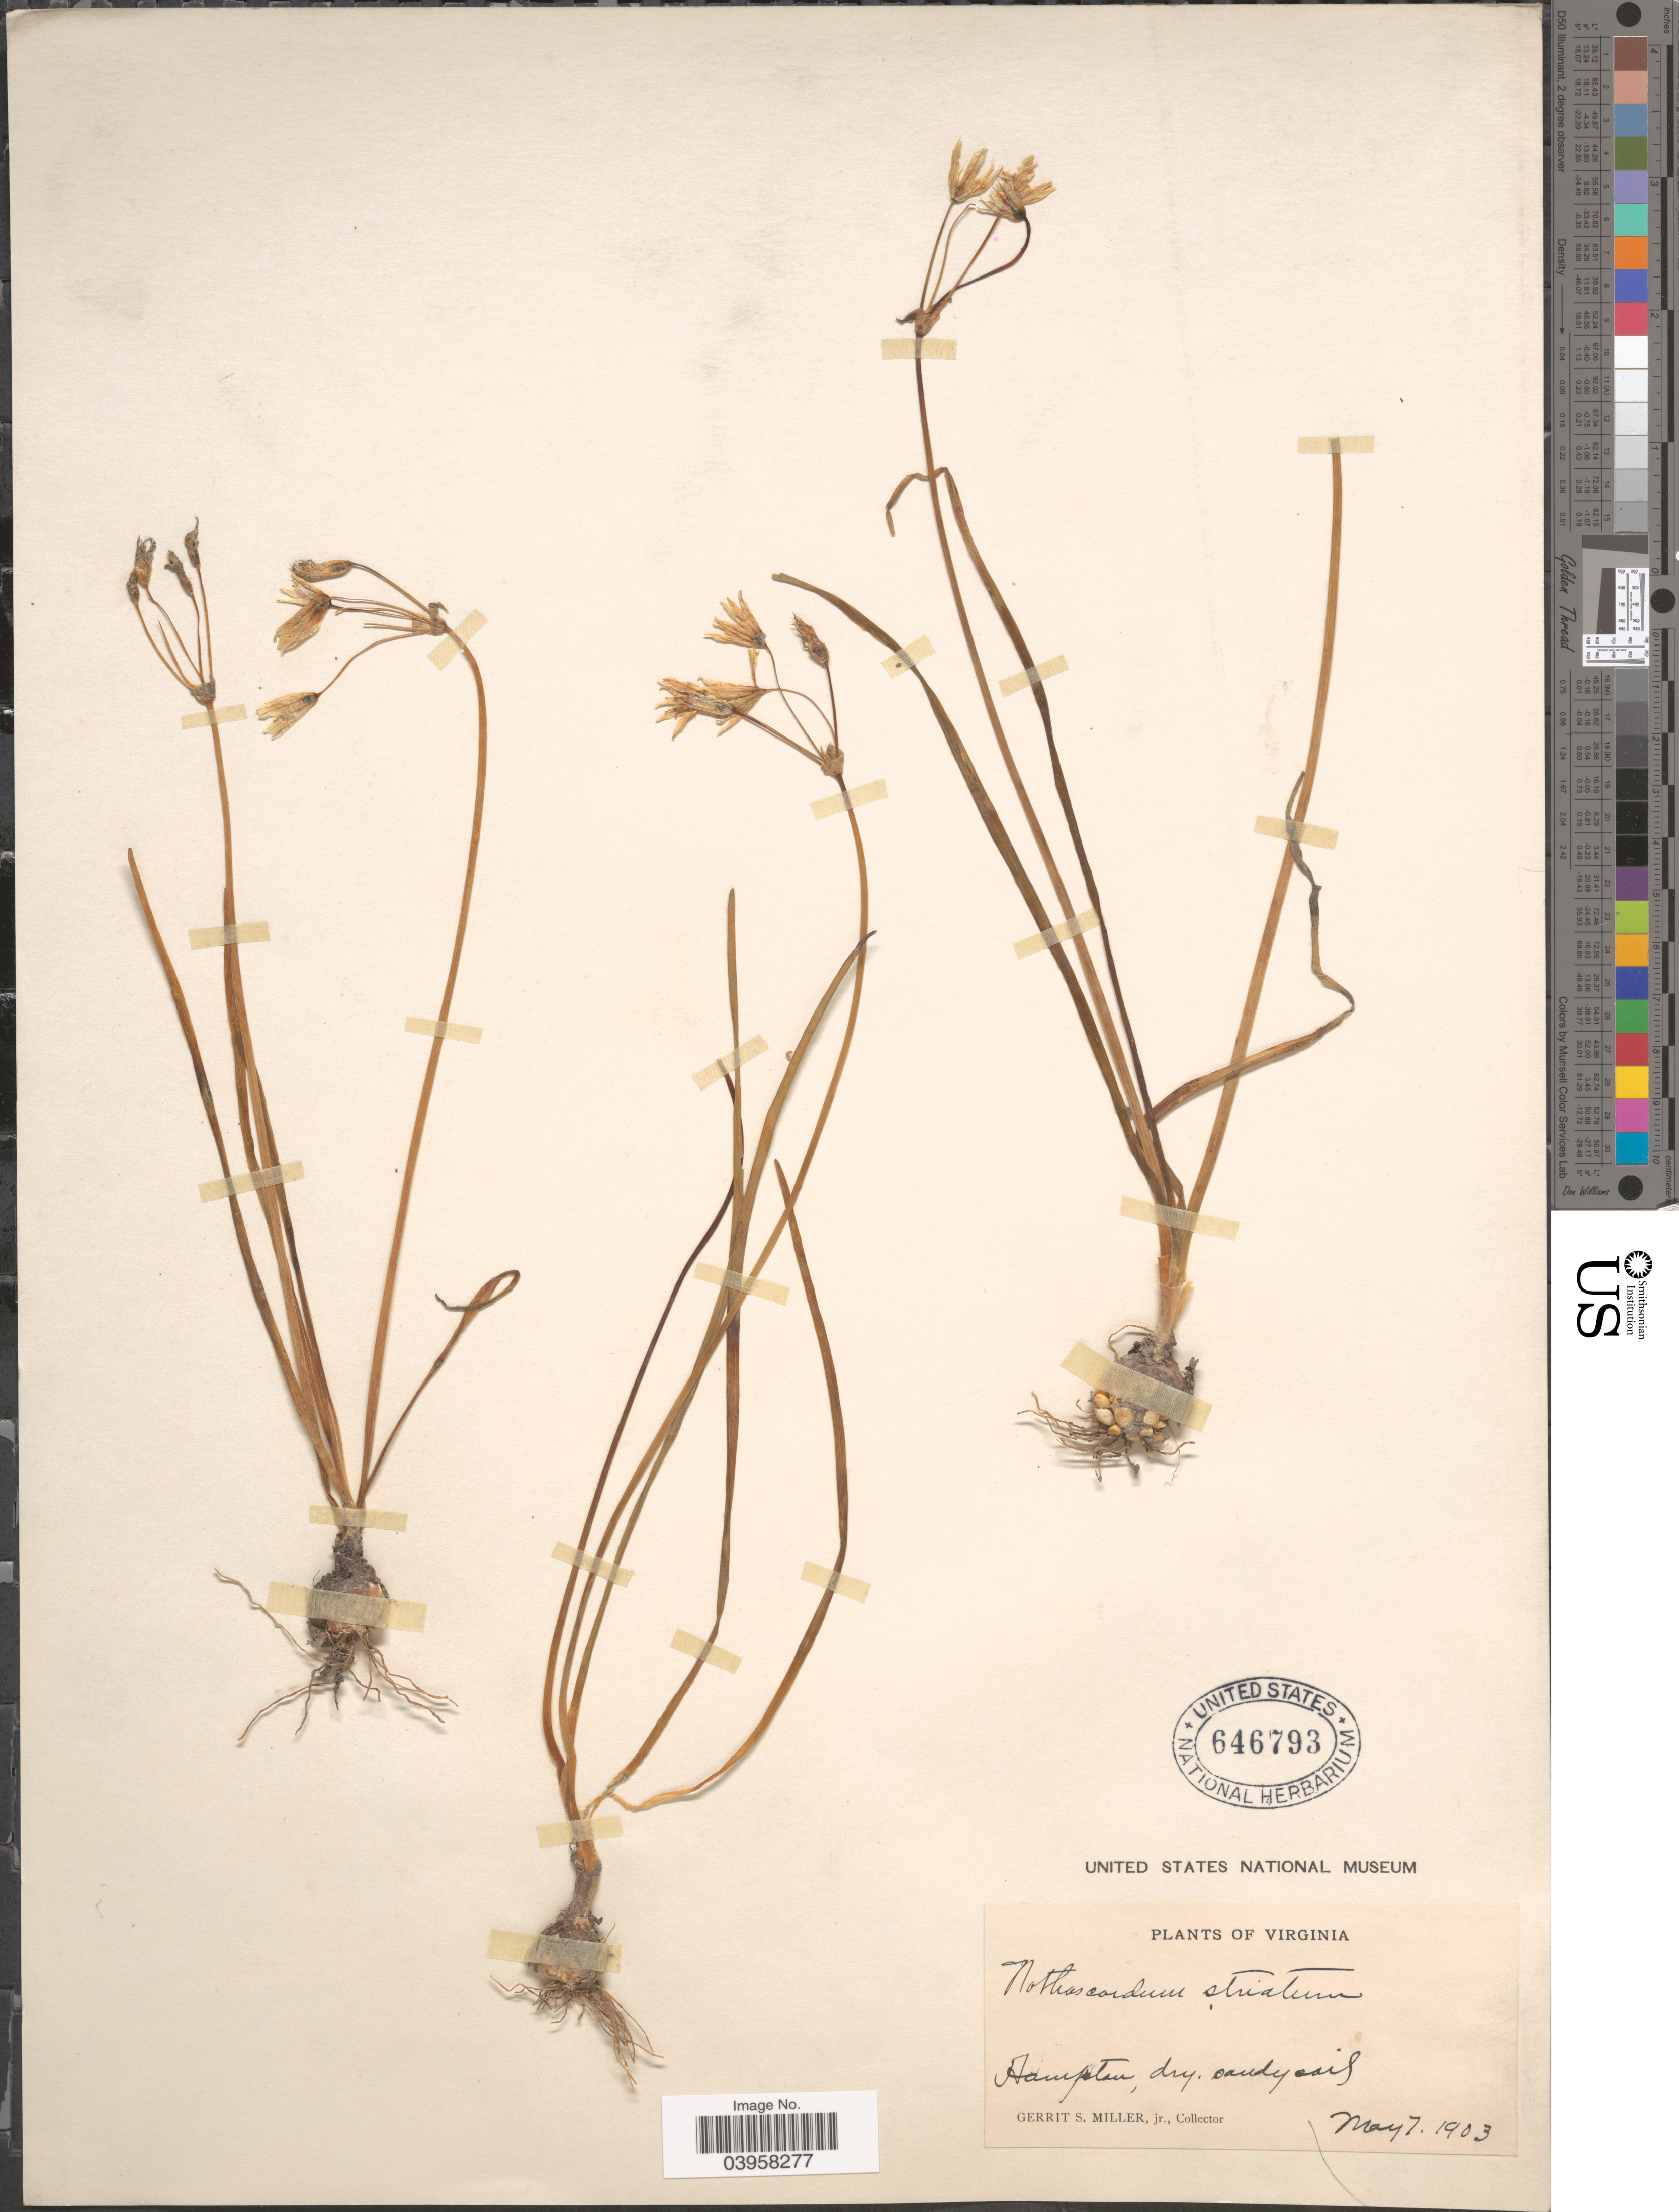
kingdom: Plantae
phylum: Tracheophyta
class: Liliopsida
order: Asparagales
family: Amaryllidaceae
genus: Nothoscordum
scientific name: Nothoscordum bivalve var. bivalve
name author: (L.) Britton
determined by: Strong, Mark T., (BOT), Smithsonian Institution - National Museum of Natural History (UNITED STATES)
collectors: G. S. Miller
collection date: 1903-05-07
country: United States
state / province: Virginia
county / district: City of Hampton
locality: Hampton, dry sandy soil.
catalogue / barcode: US 646793